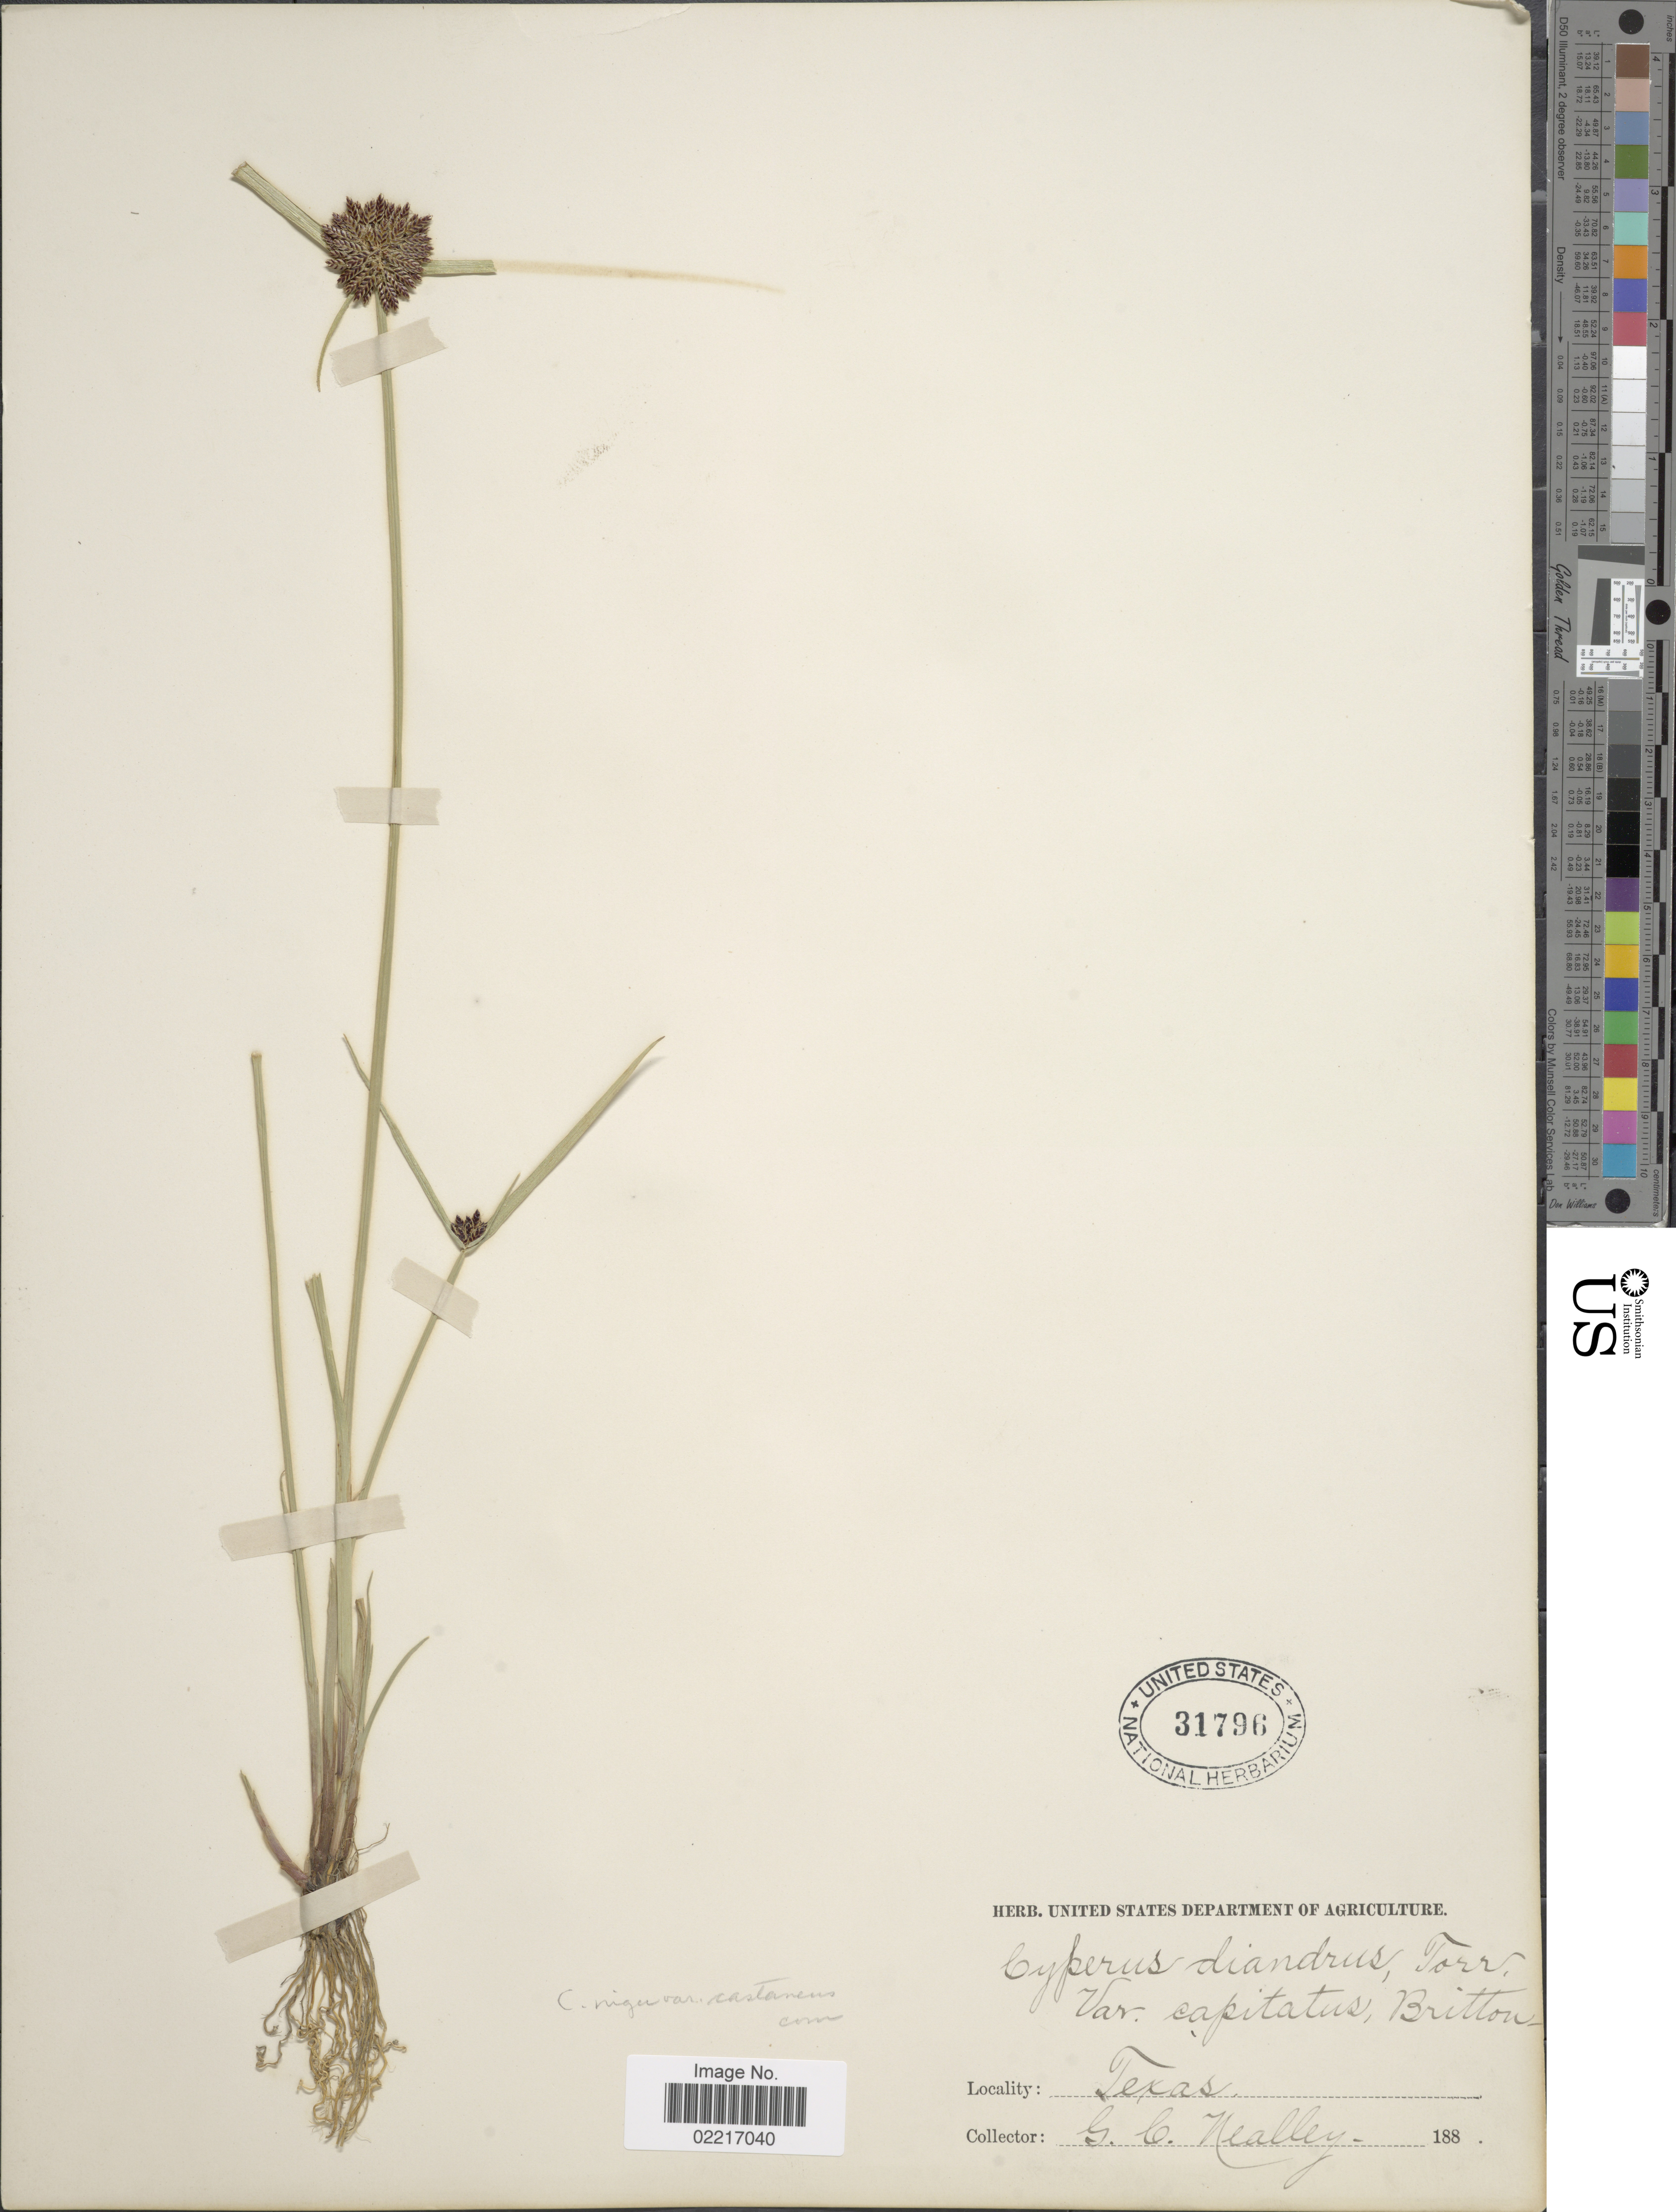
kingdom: Plantae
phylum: Tracheophyta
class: Liliopsida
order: Poales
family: Cyperaceae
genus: Cyperus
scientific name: Cyperus niger var. capitatus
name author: (Britton) O'Neill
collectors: G. C. Nealley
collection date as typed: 188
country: United States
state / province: Texas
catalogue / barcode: US 31796